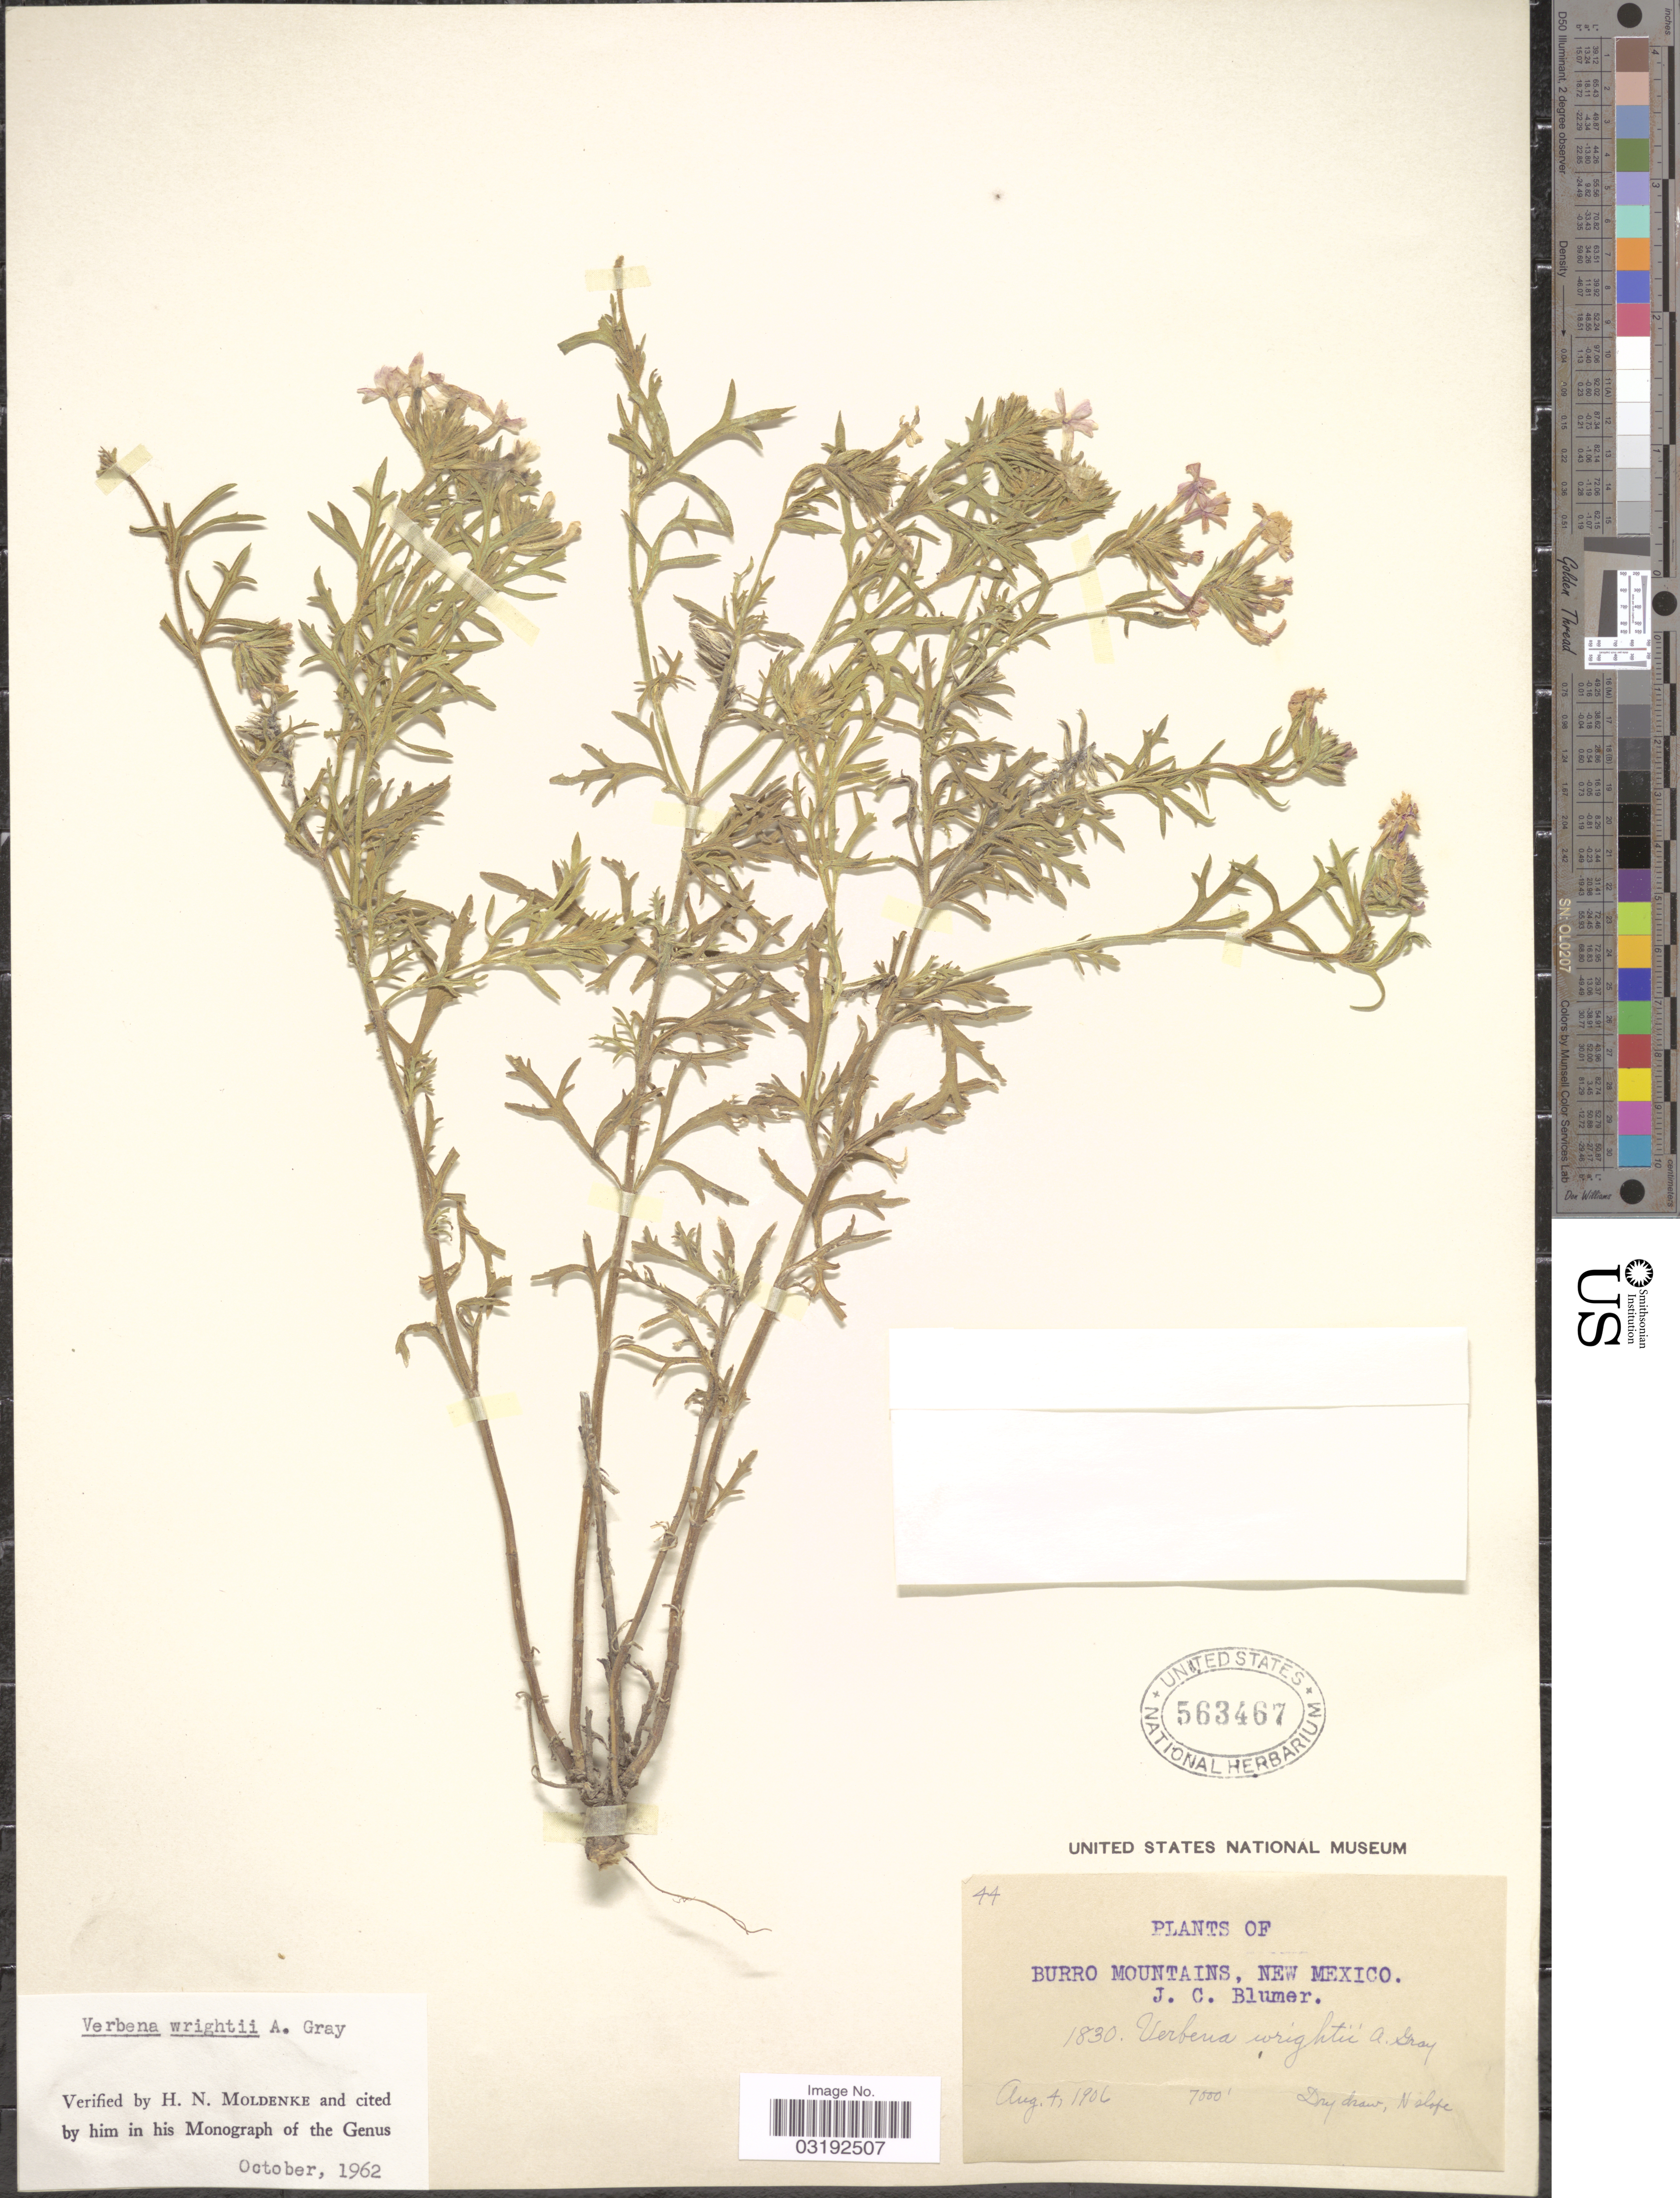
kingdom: Plantae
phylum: Tracheophyta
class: Magnoliopsida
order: Lamiales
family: Verbenaceae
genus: Verbena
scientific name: Verbena wrightii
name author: A. Gray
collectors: J. C. Blumer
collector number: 44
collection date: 1906-08-04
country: United States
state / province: New Mexico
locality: Burro Mountains. Dry draw, N slope.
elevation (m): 2134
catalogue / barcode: US 563467